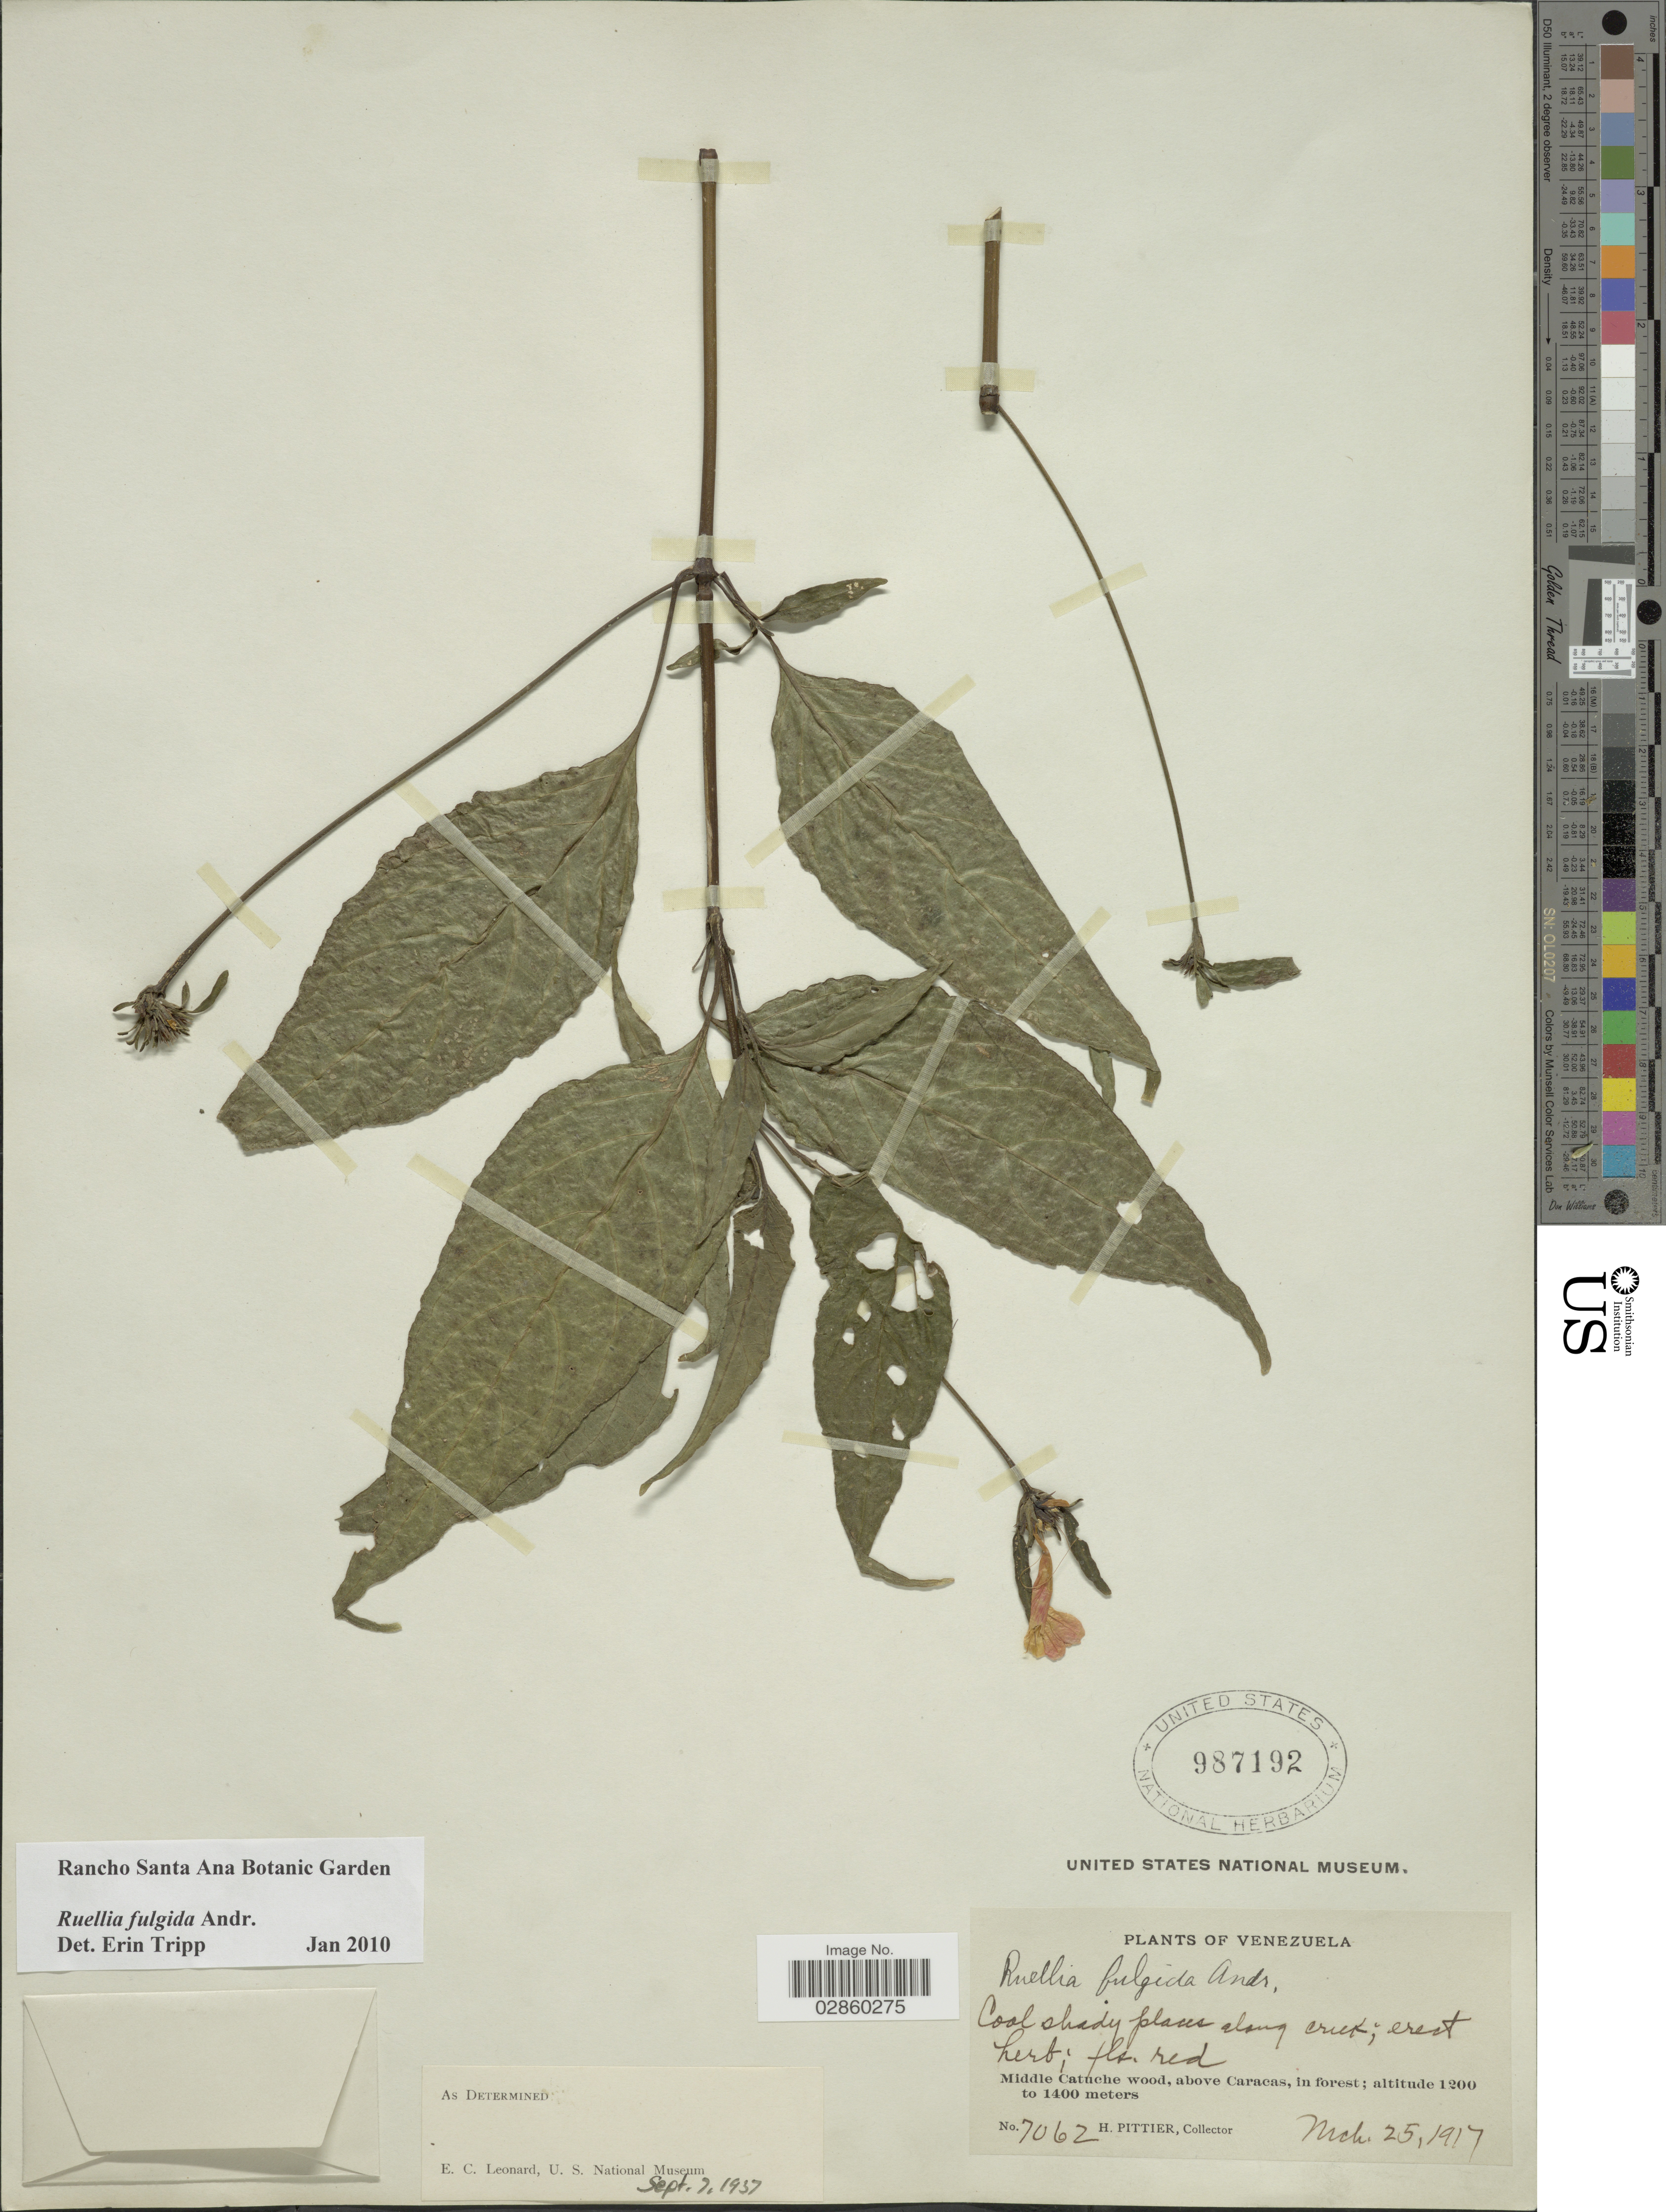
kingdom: Plantae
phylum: Tracheophyta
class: Magnoliopsida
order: Lamiales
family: Acanthaceae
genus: Ruellia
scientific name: Ruellia fulgida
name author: Andrews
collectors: H. F. Pittier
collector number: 7062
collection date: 1917-03-25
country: Venezuela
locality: Middle Catuche wood, above Caracas.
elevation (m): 1200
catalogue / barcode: US 987192